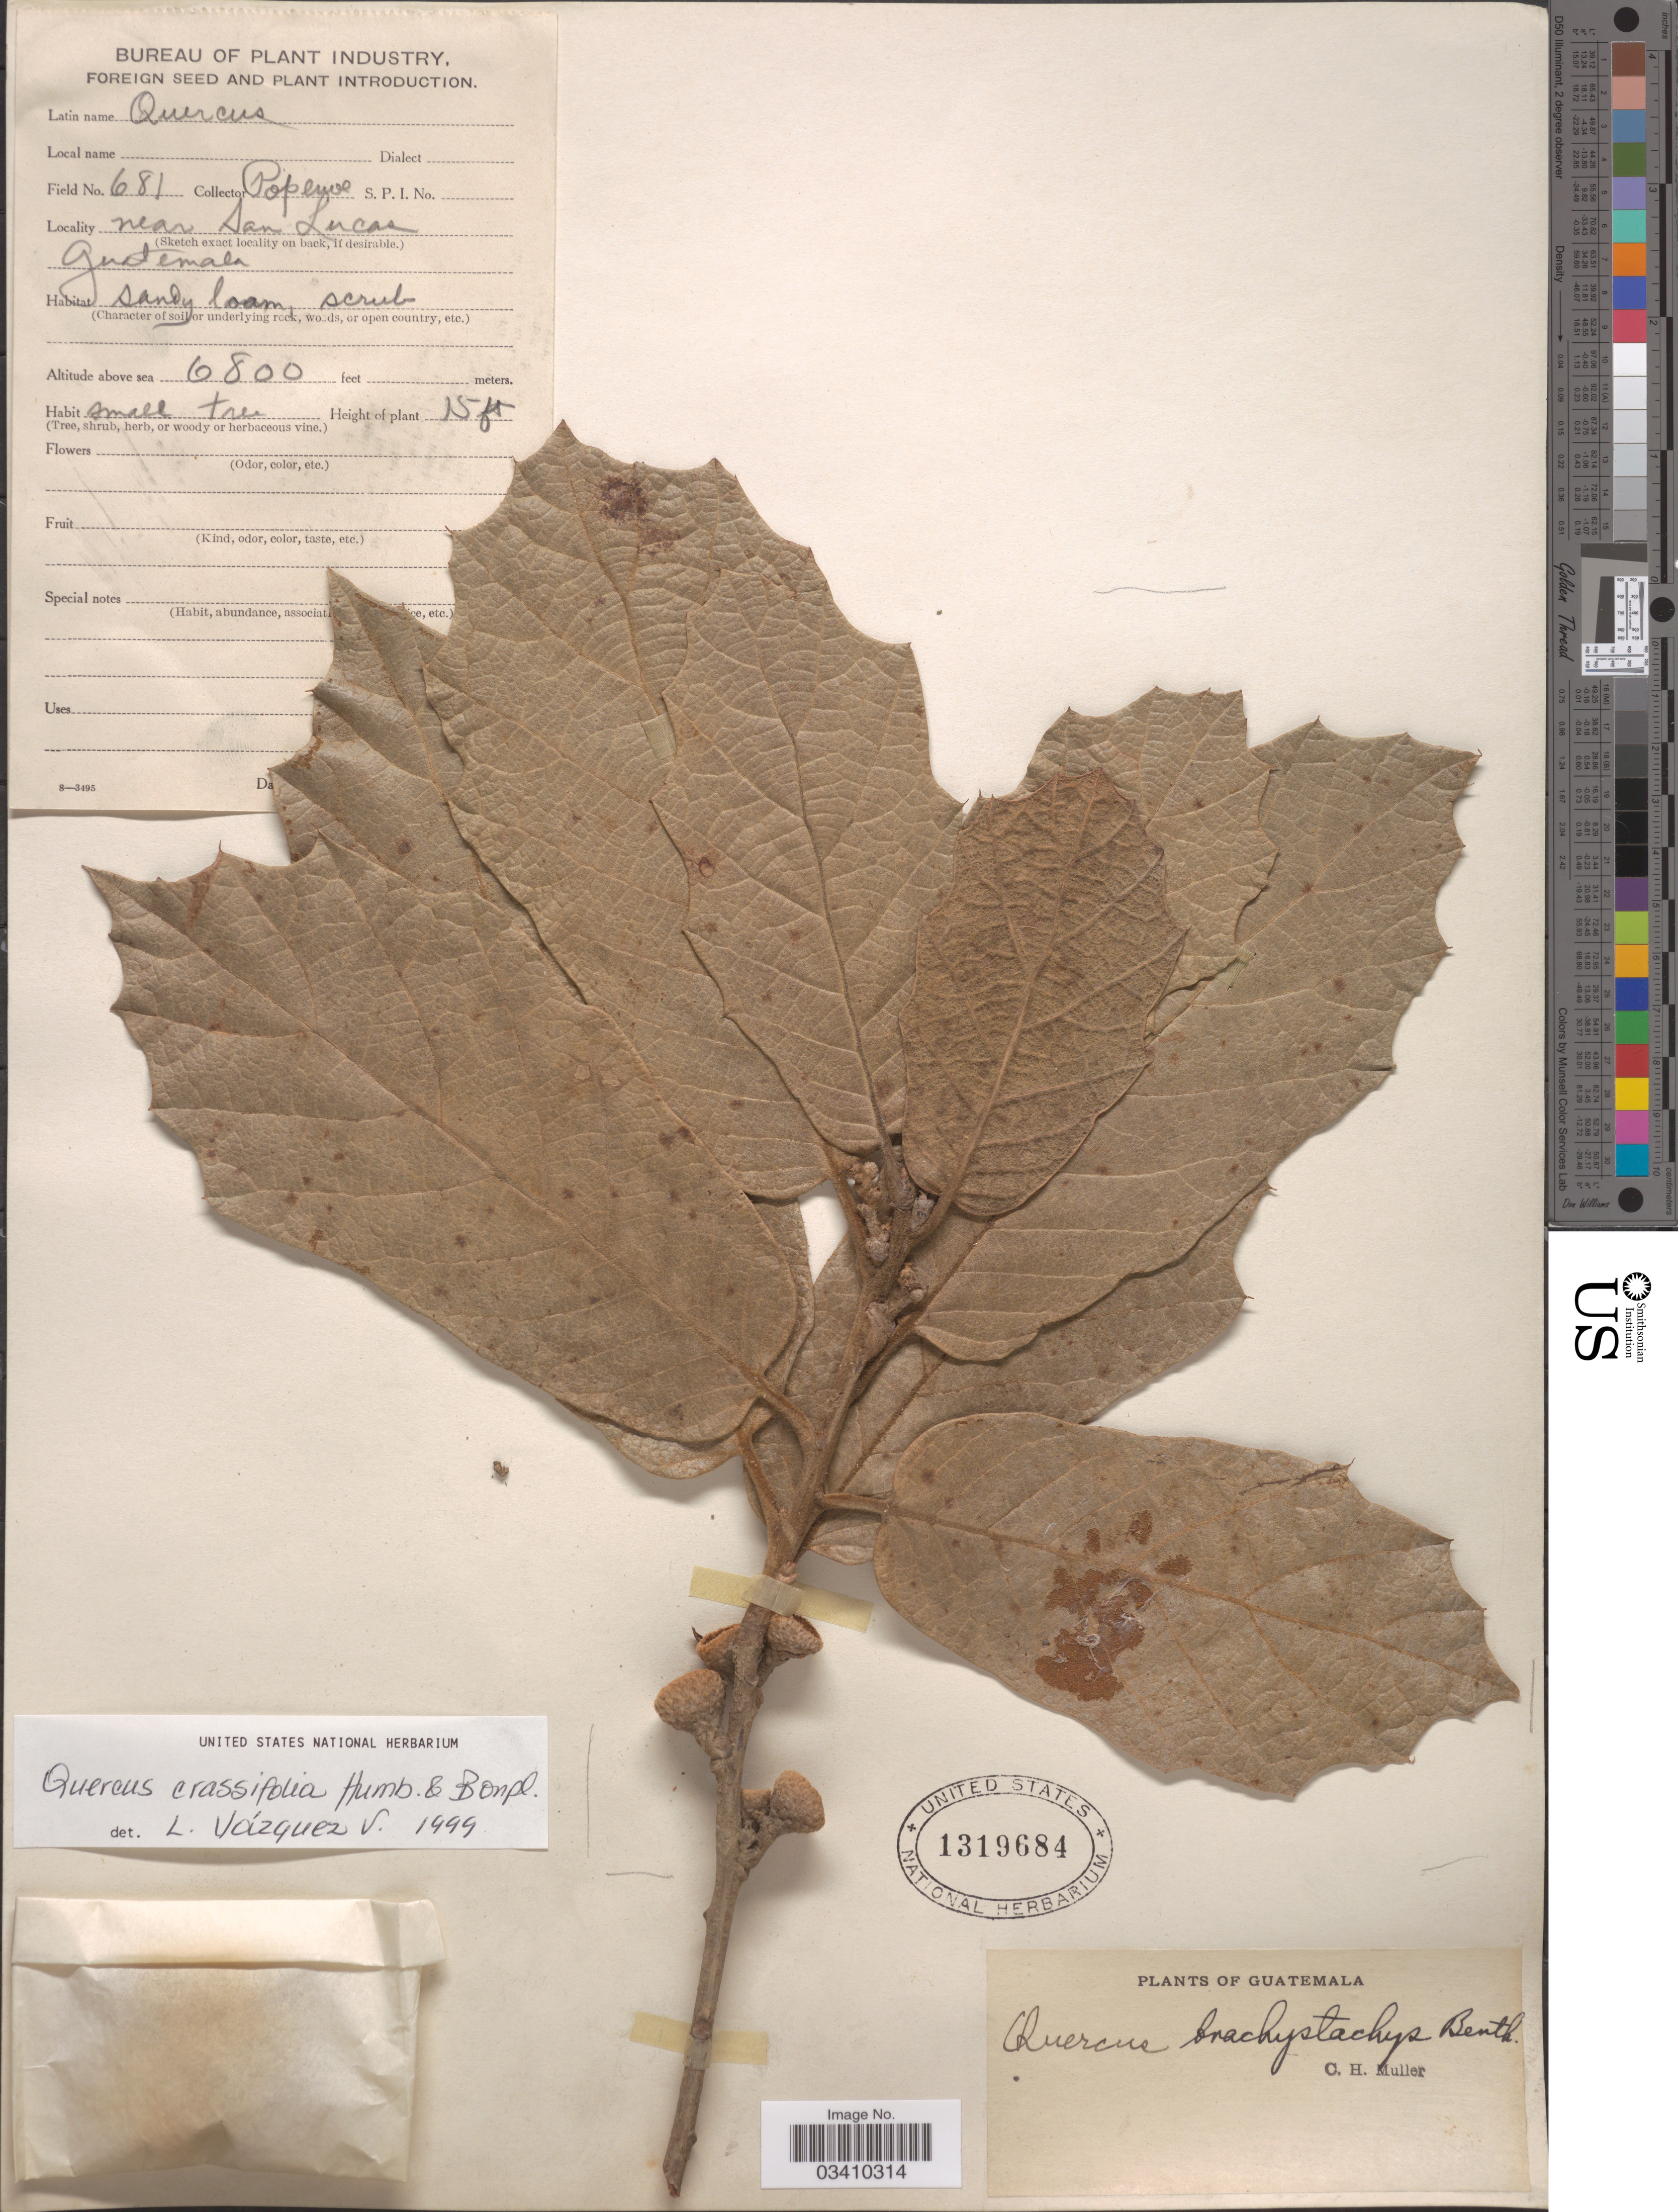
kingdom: Plantae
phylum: Tracheophyta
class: Magnoliopsida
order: Fagales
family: Fagaceae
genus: Quercus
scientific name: Quercus crassifolia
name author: Humb. & Bonpl.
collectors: -- Popenoe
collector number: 681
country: Guatemala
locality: Near San Lucas.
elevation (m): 2073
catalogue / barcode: US 1319684